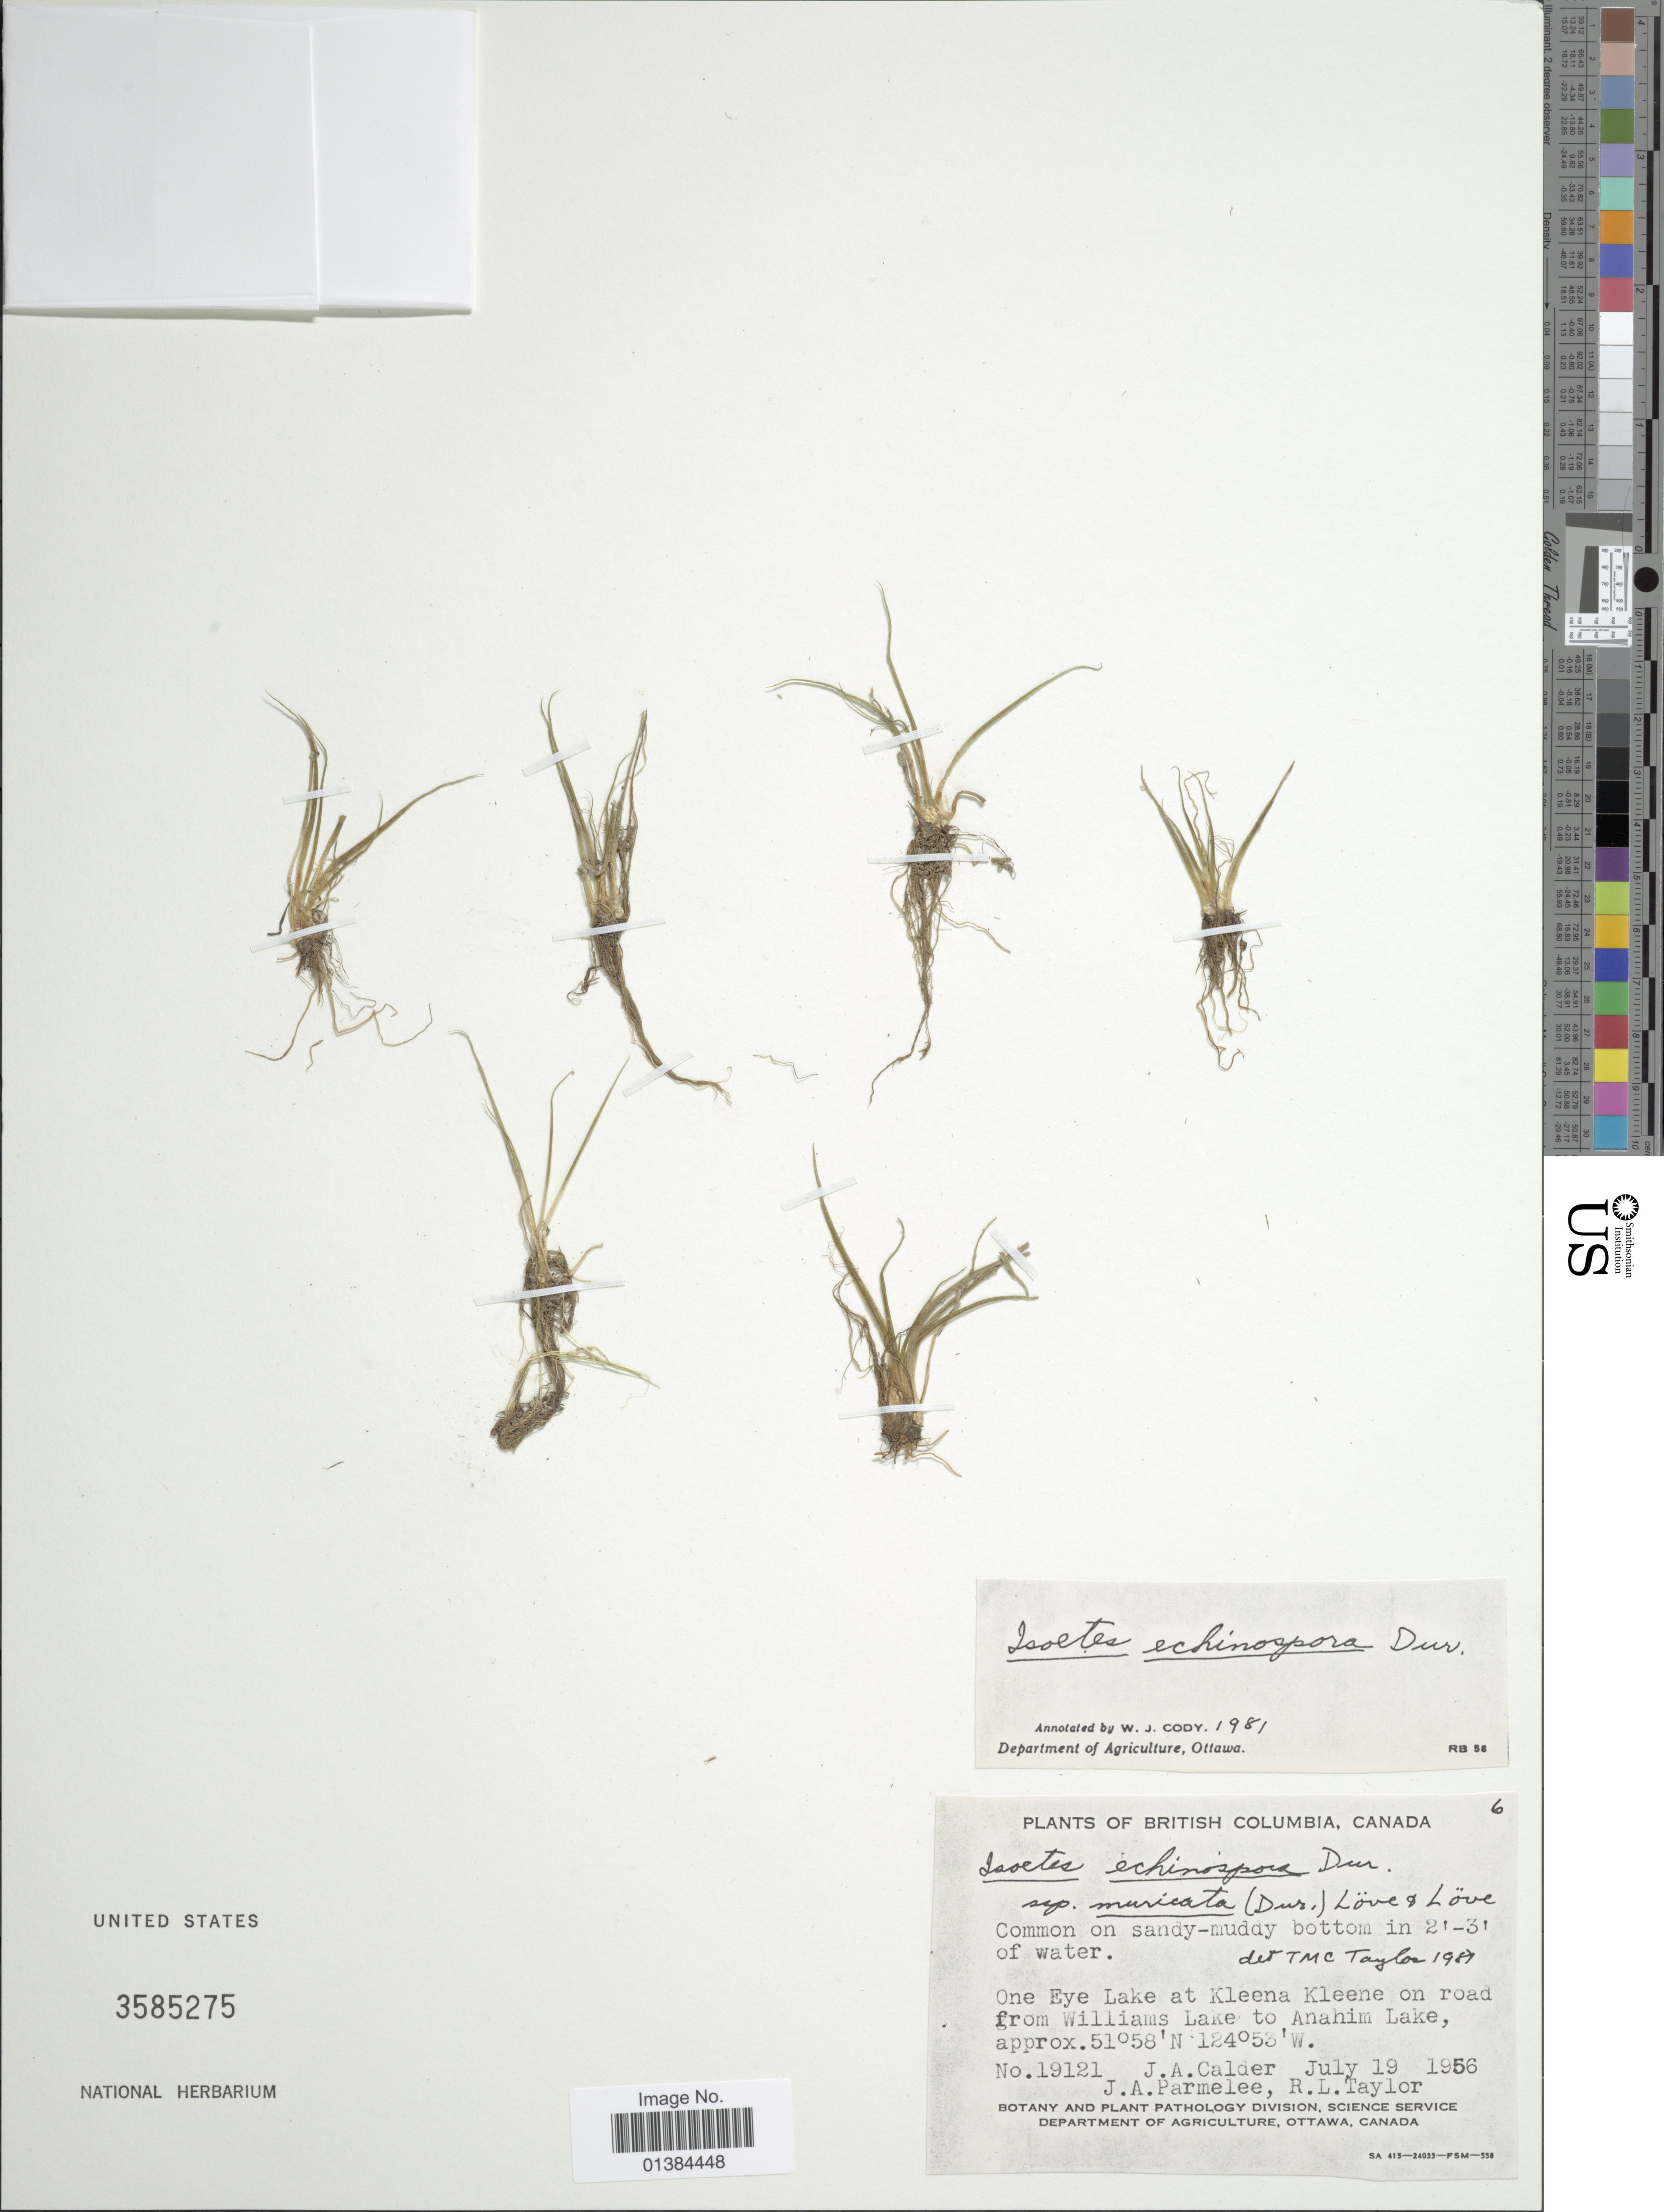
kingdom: Plantae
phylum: Tracheophyta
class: Lycopodiopsida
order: Isoetales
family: Isoetaceae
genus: Isoetes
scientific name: Isoetes echinospora subsp. muricata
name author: (Durieu) Á. Löve & D. Löve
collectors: J. A. Calder, J. A. Parmelee & R. Taylor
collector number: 19121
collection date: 1956-07-19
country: Canada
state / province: British Columbia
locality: One Eye Lake at Kleena Kleene on road from Williams Lake to Anahim Lake.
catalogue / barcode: US 3585275